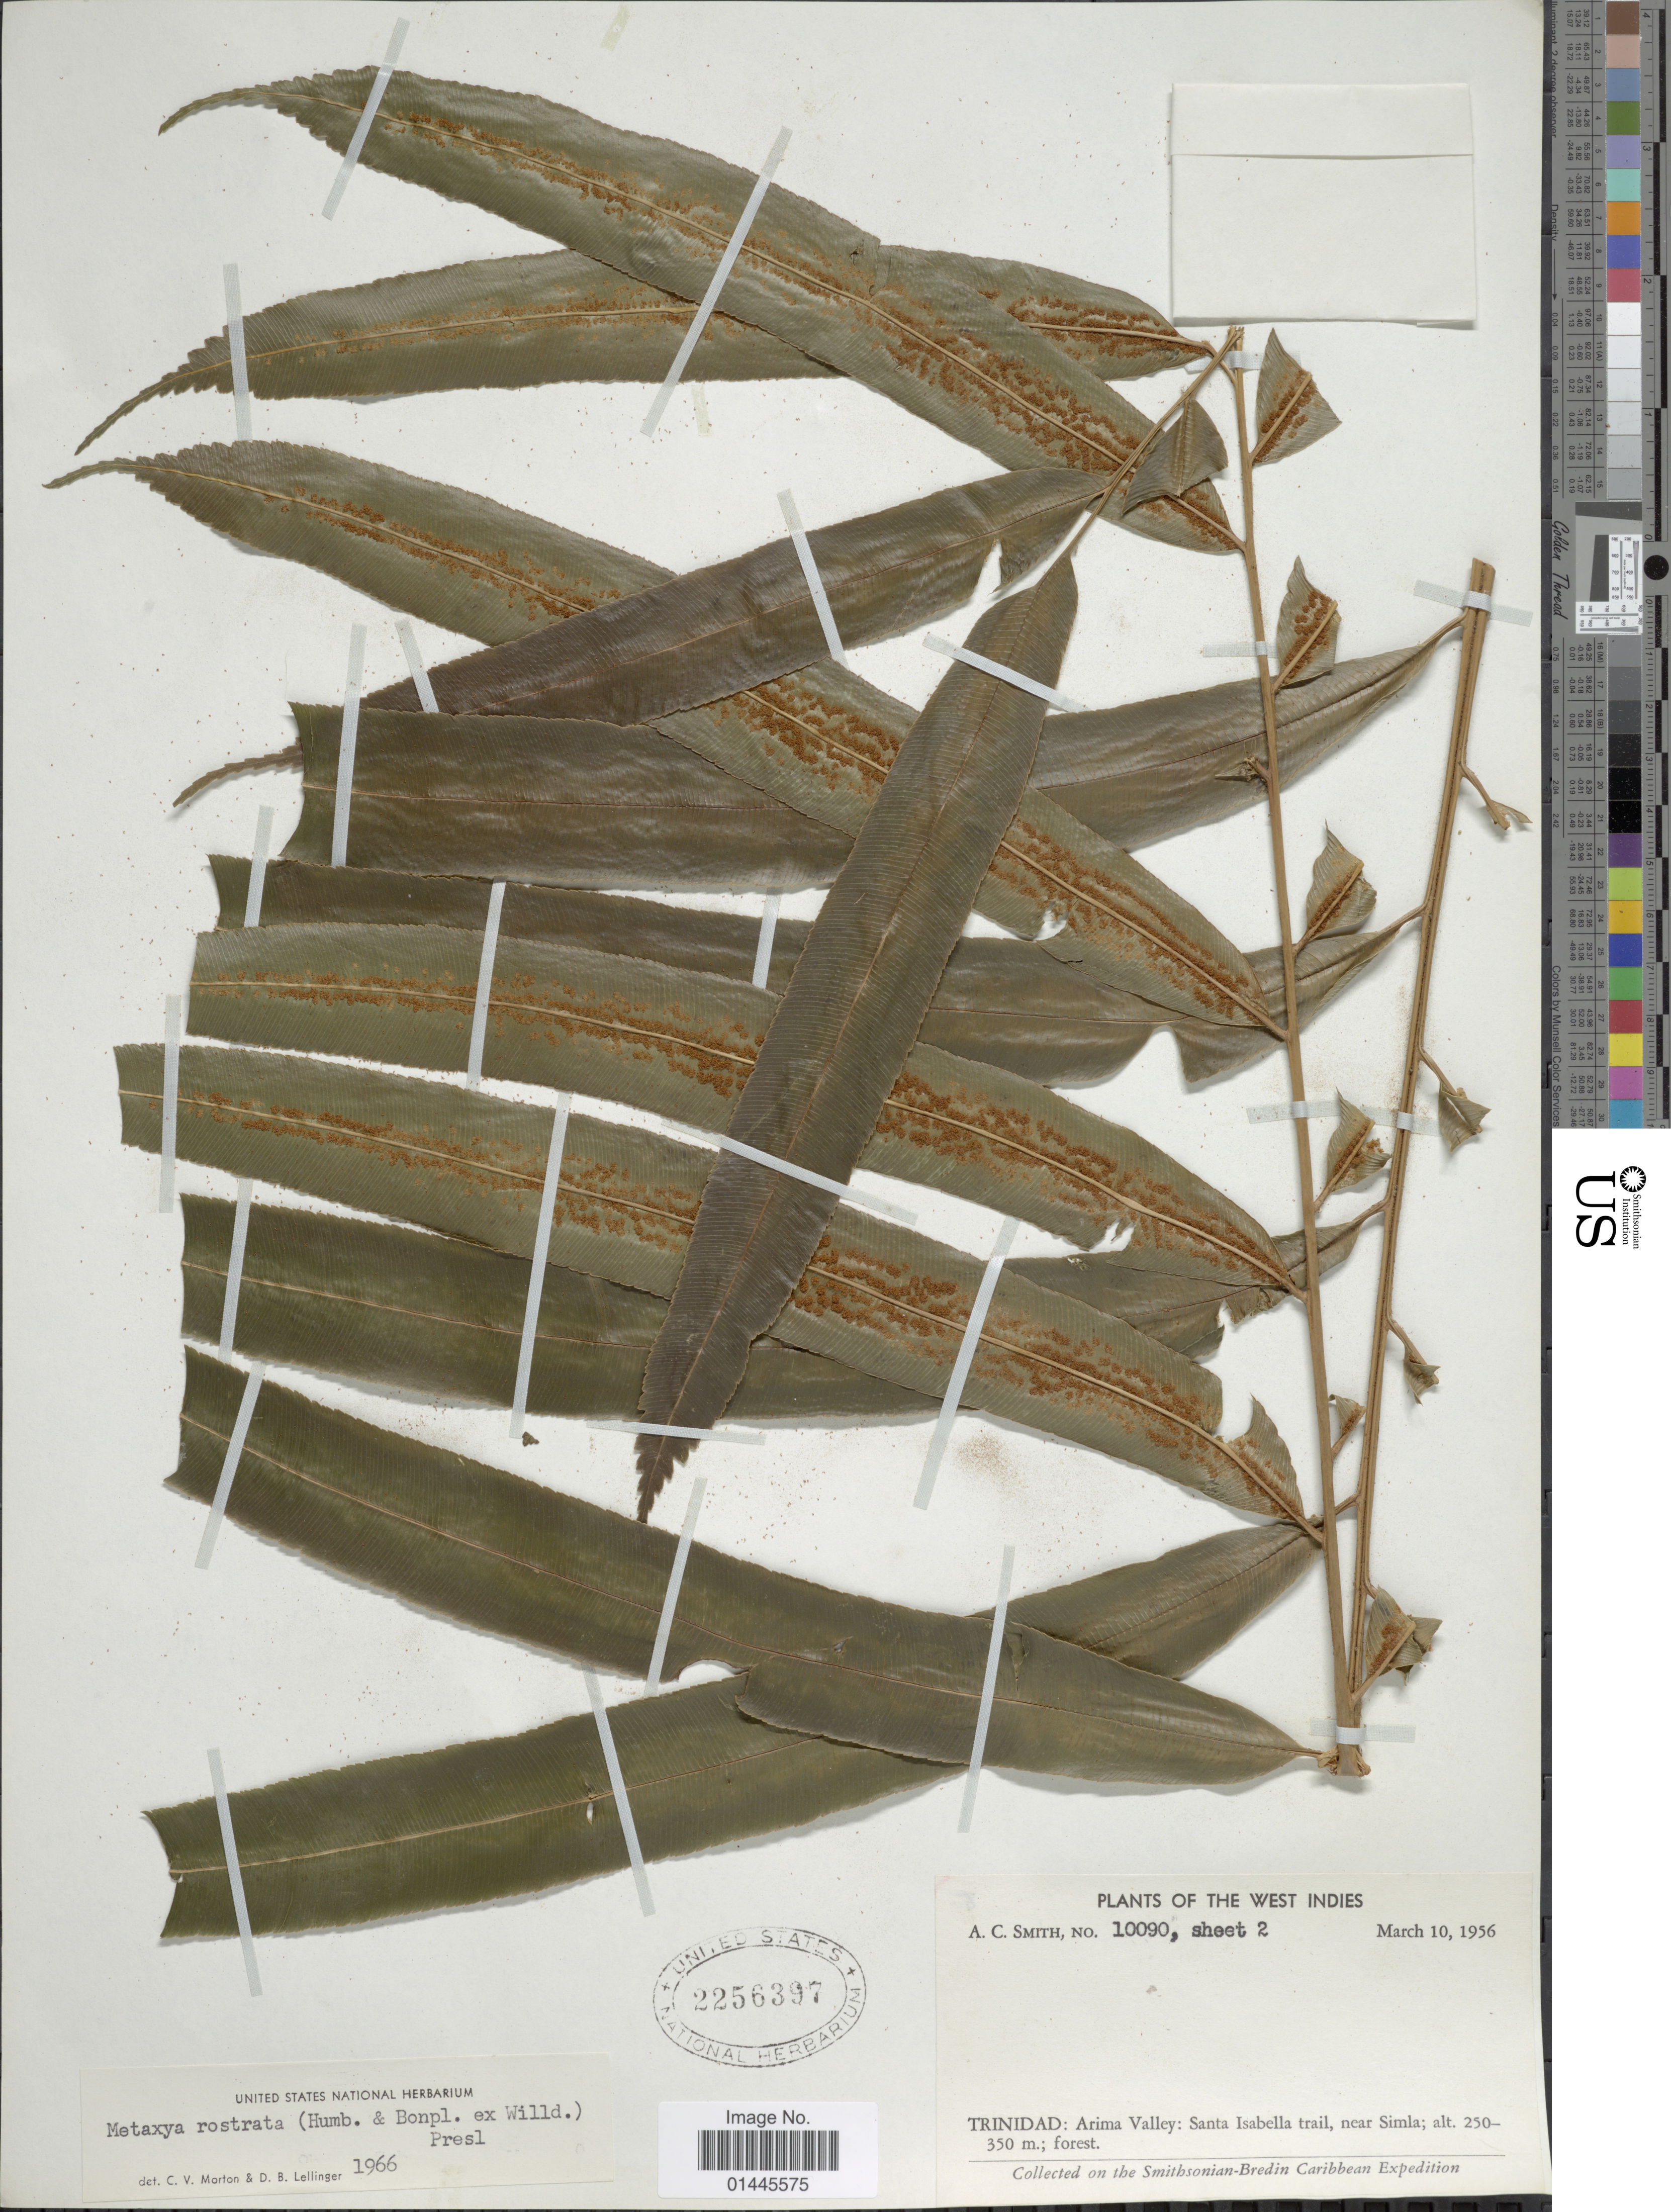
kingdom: Plantae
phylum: Tracheophyta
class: Polypodiopsida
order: Cyatheales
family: Metaxyaceae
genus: Metaxya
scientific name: Metaxya rostrata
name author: (Kunth) C. Presl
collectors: A. C. Smith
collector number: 10090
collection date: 1956-03-10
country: Trinidad and Tobago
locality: Trinidad: Arima Valley: Santa Isabella trail, near Simla.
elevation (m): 250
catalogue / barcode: US 2256397